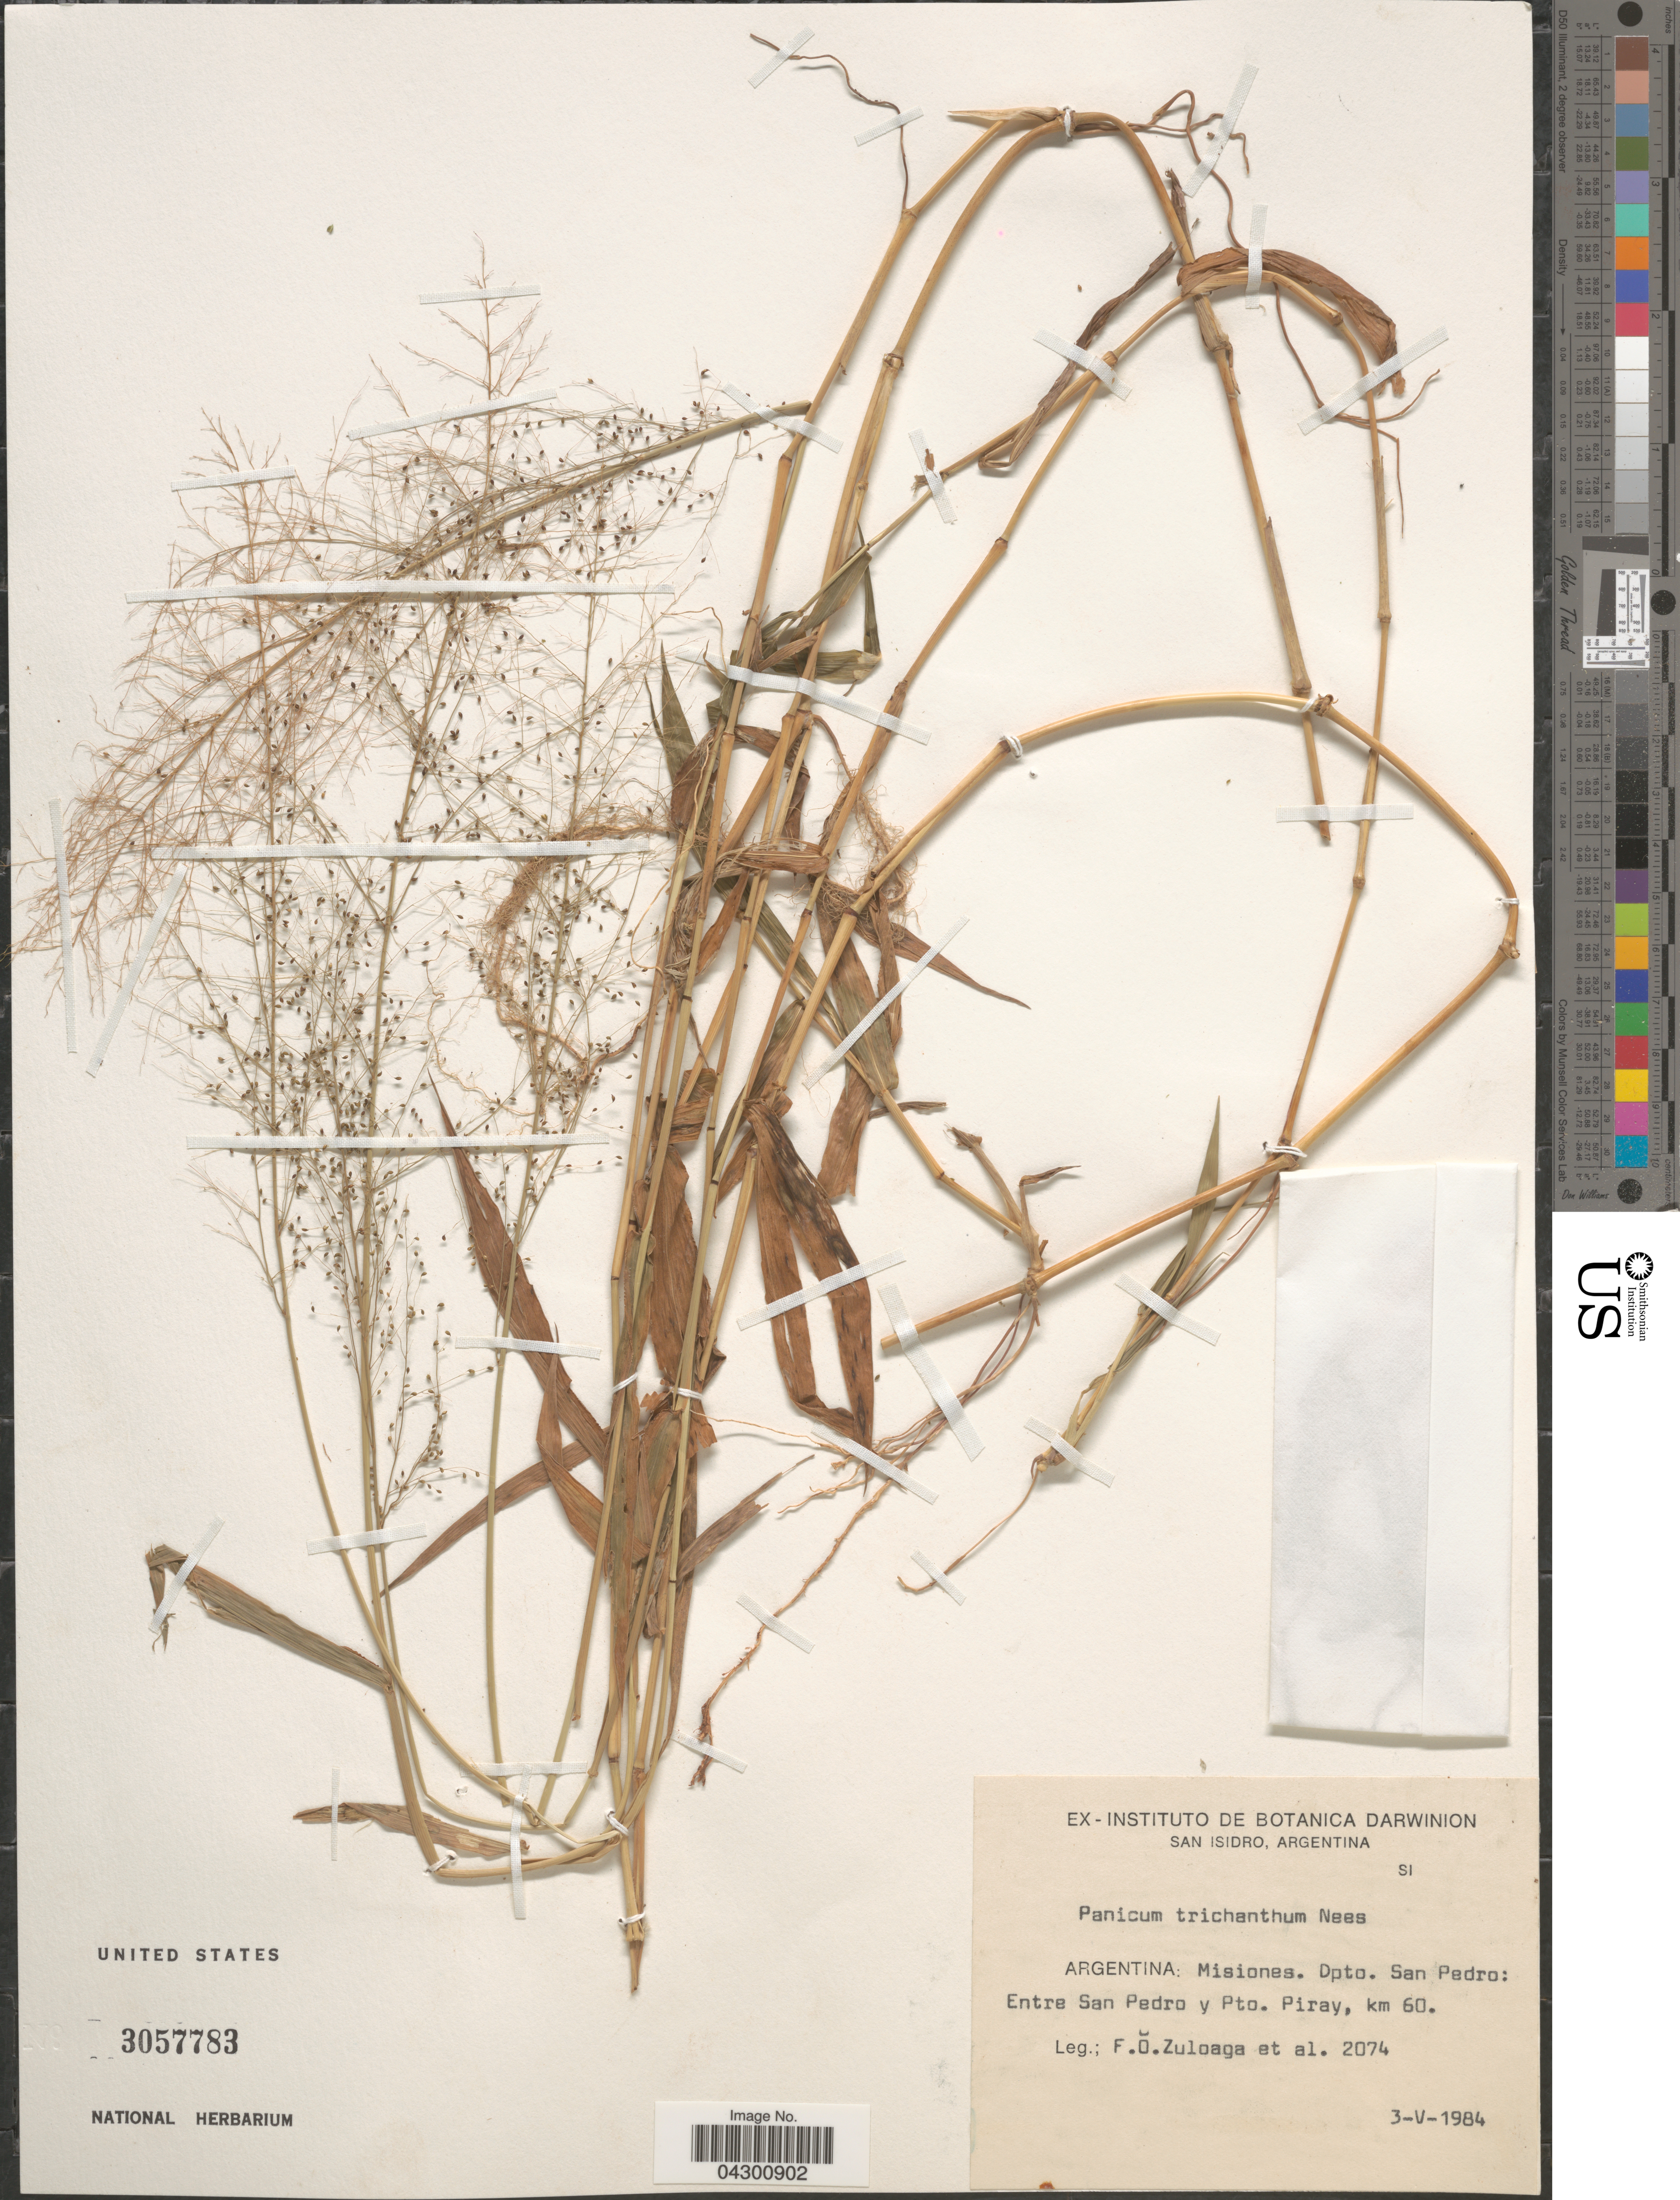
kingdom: Plantae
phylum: Tracheophyta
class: Liliopsida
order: Poales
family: Poaceae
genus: Panicum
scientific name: Panicum trichanthum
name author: Nees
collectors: F. O. Zuloaga & et al.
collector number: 2074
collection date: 1984-05-03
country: Argentina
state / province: Misiones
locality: Dpto. San Pedro: Entre San Pedro y Pto. Piray, km 60.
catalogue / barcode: US 3057783